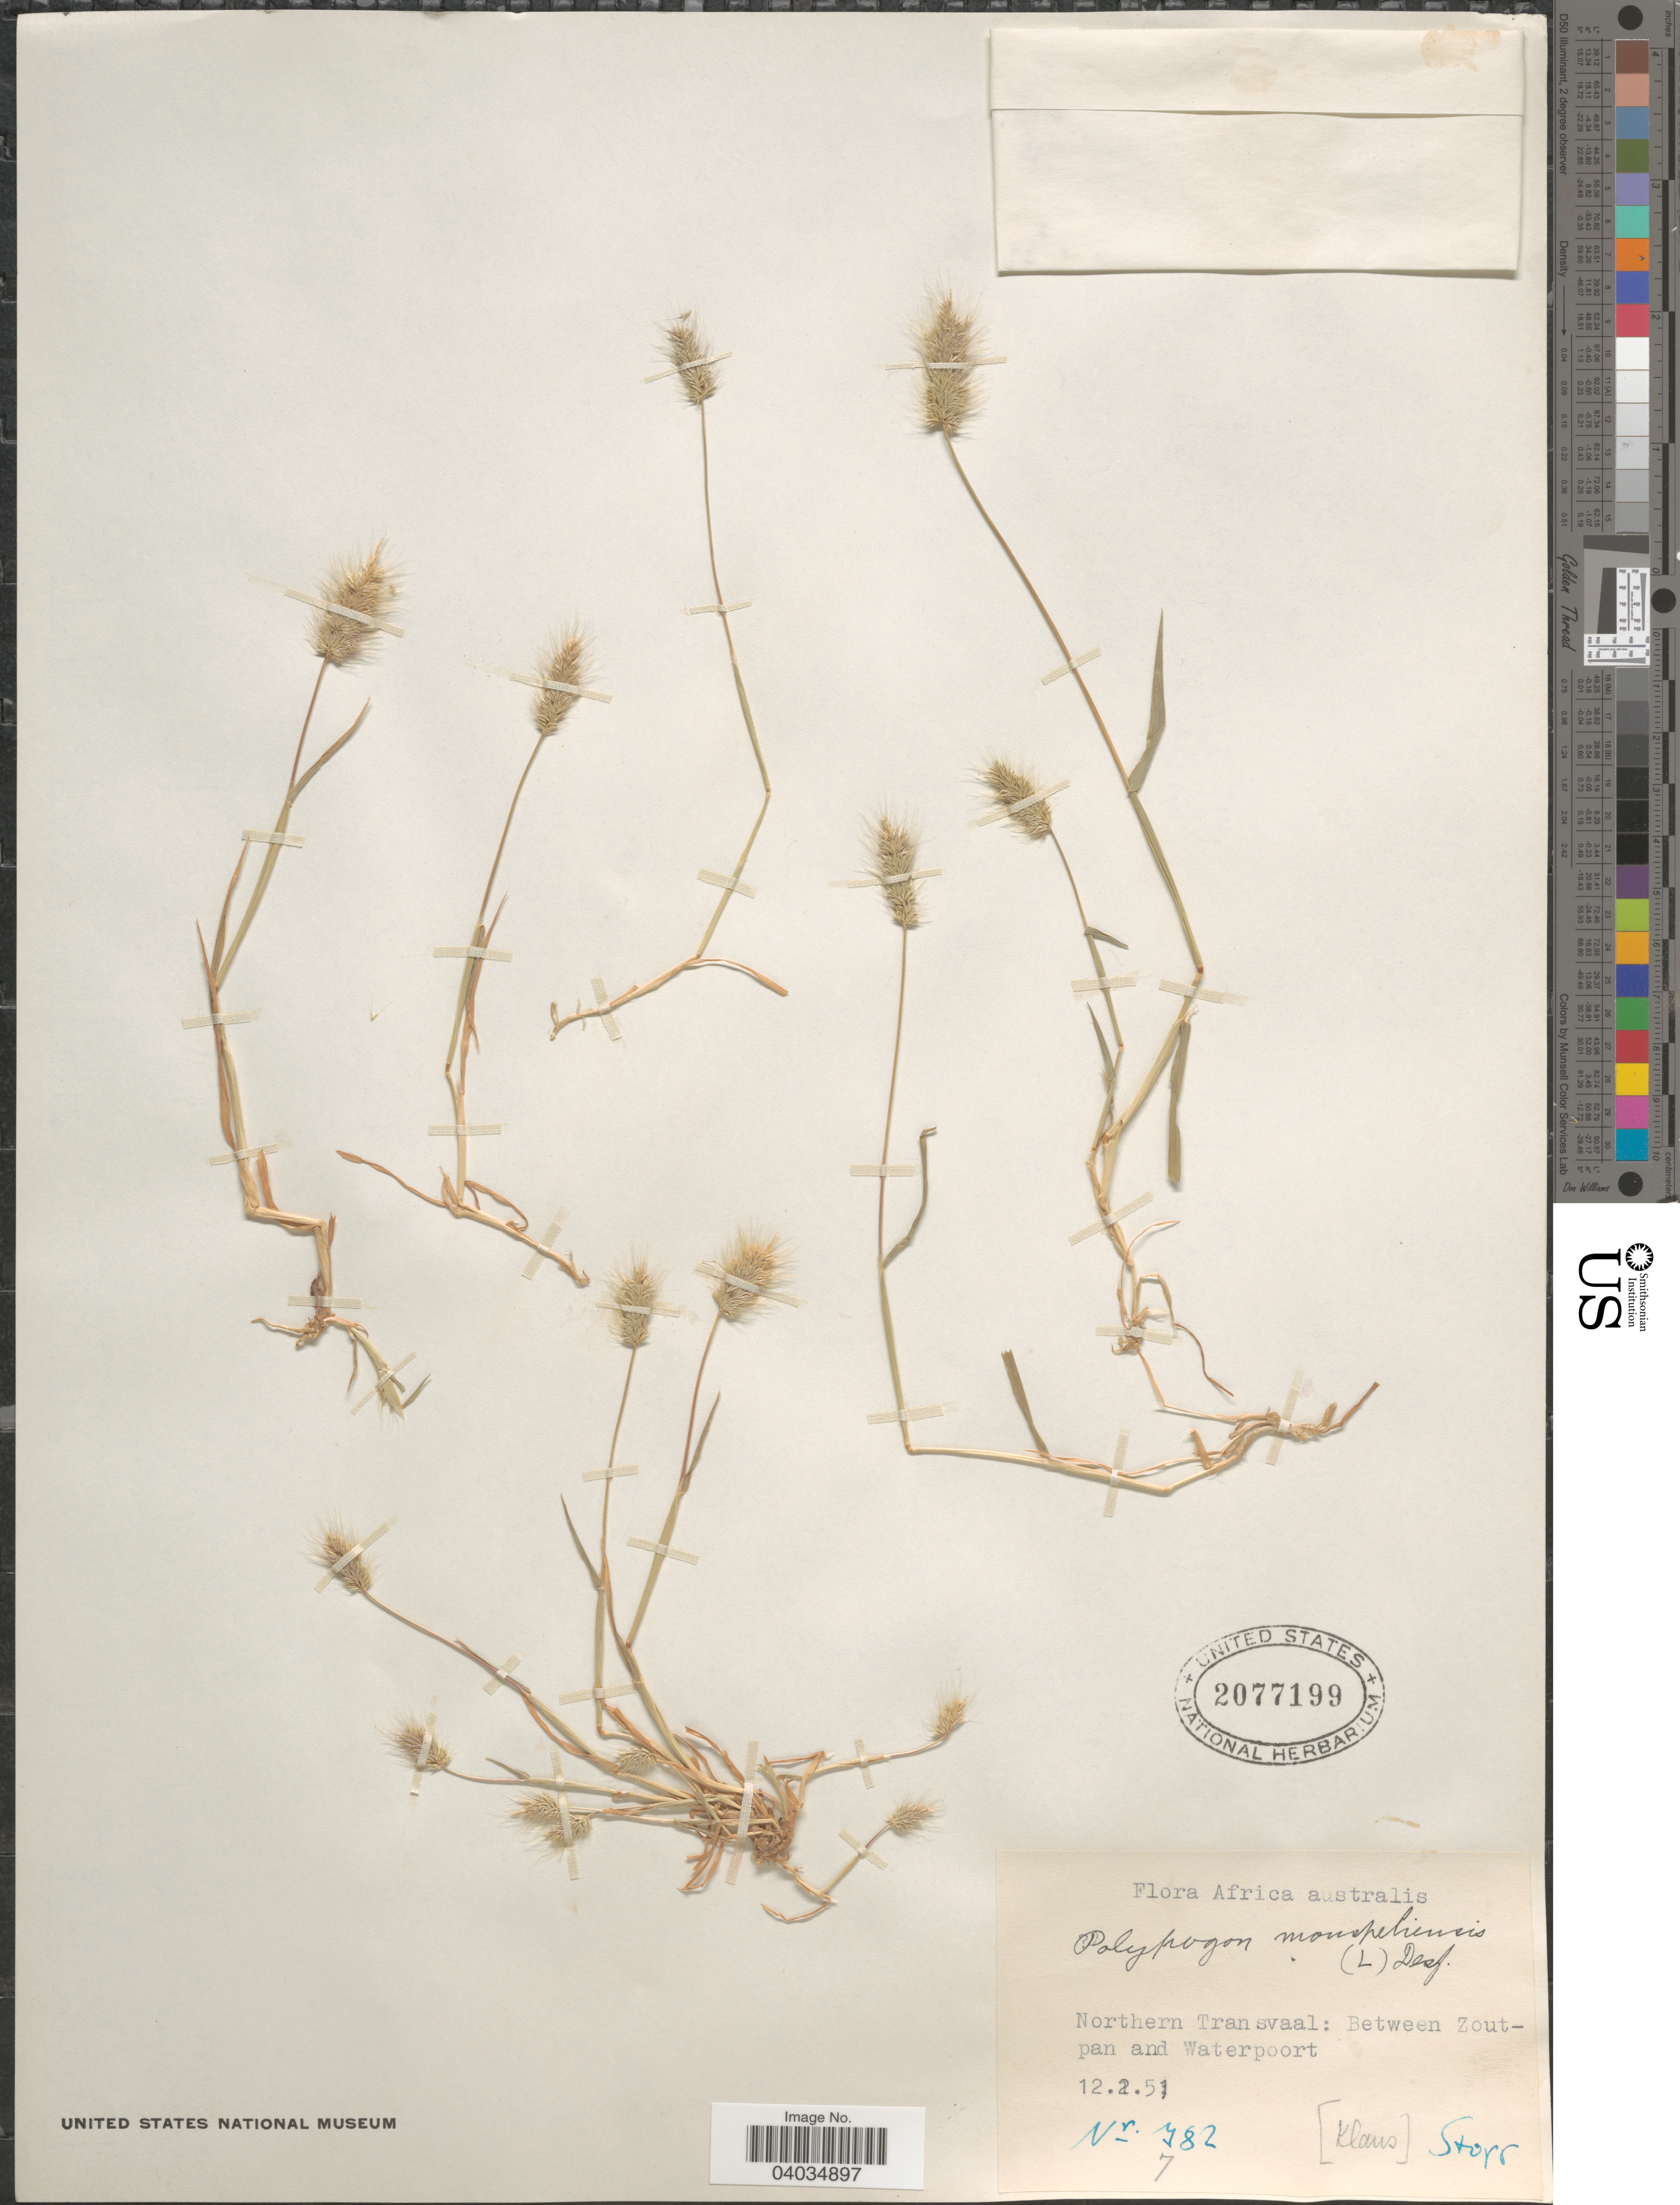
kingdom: Plantae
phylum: Tracheophyta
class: Liliopsida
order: Poales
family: Poaceae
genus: Polypogon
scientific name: Polypogon monspeliensis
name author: (L.) Desf.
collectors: K. Storr & Klaus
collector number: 782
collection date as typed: Transcribed d/m/y: 12/2/51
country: South Africa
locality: Africa australis. Northern Transvaal: Between Zoutpan and Waterpoort.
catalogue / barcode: US 2077199